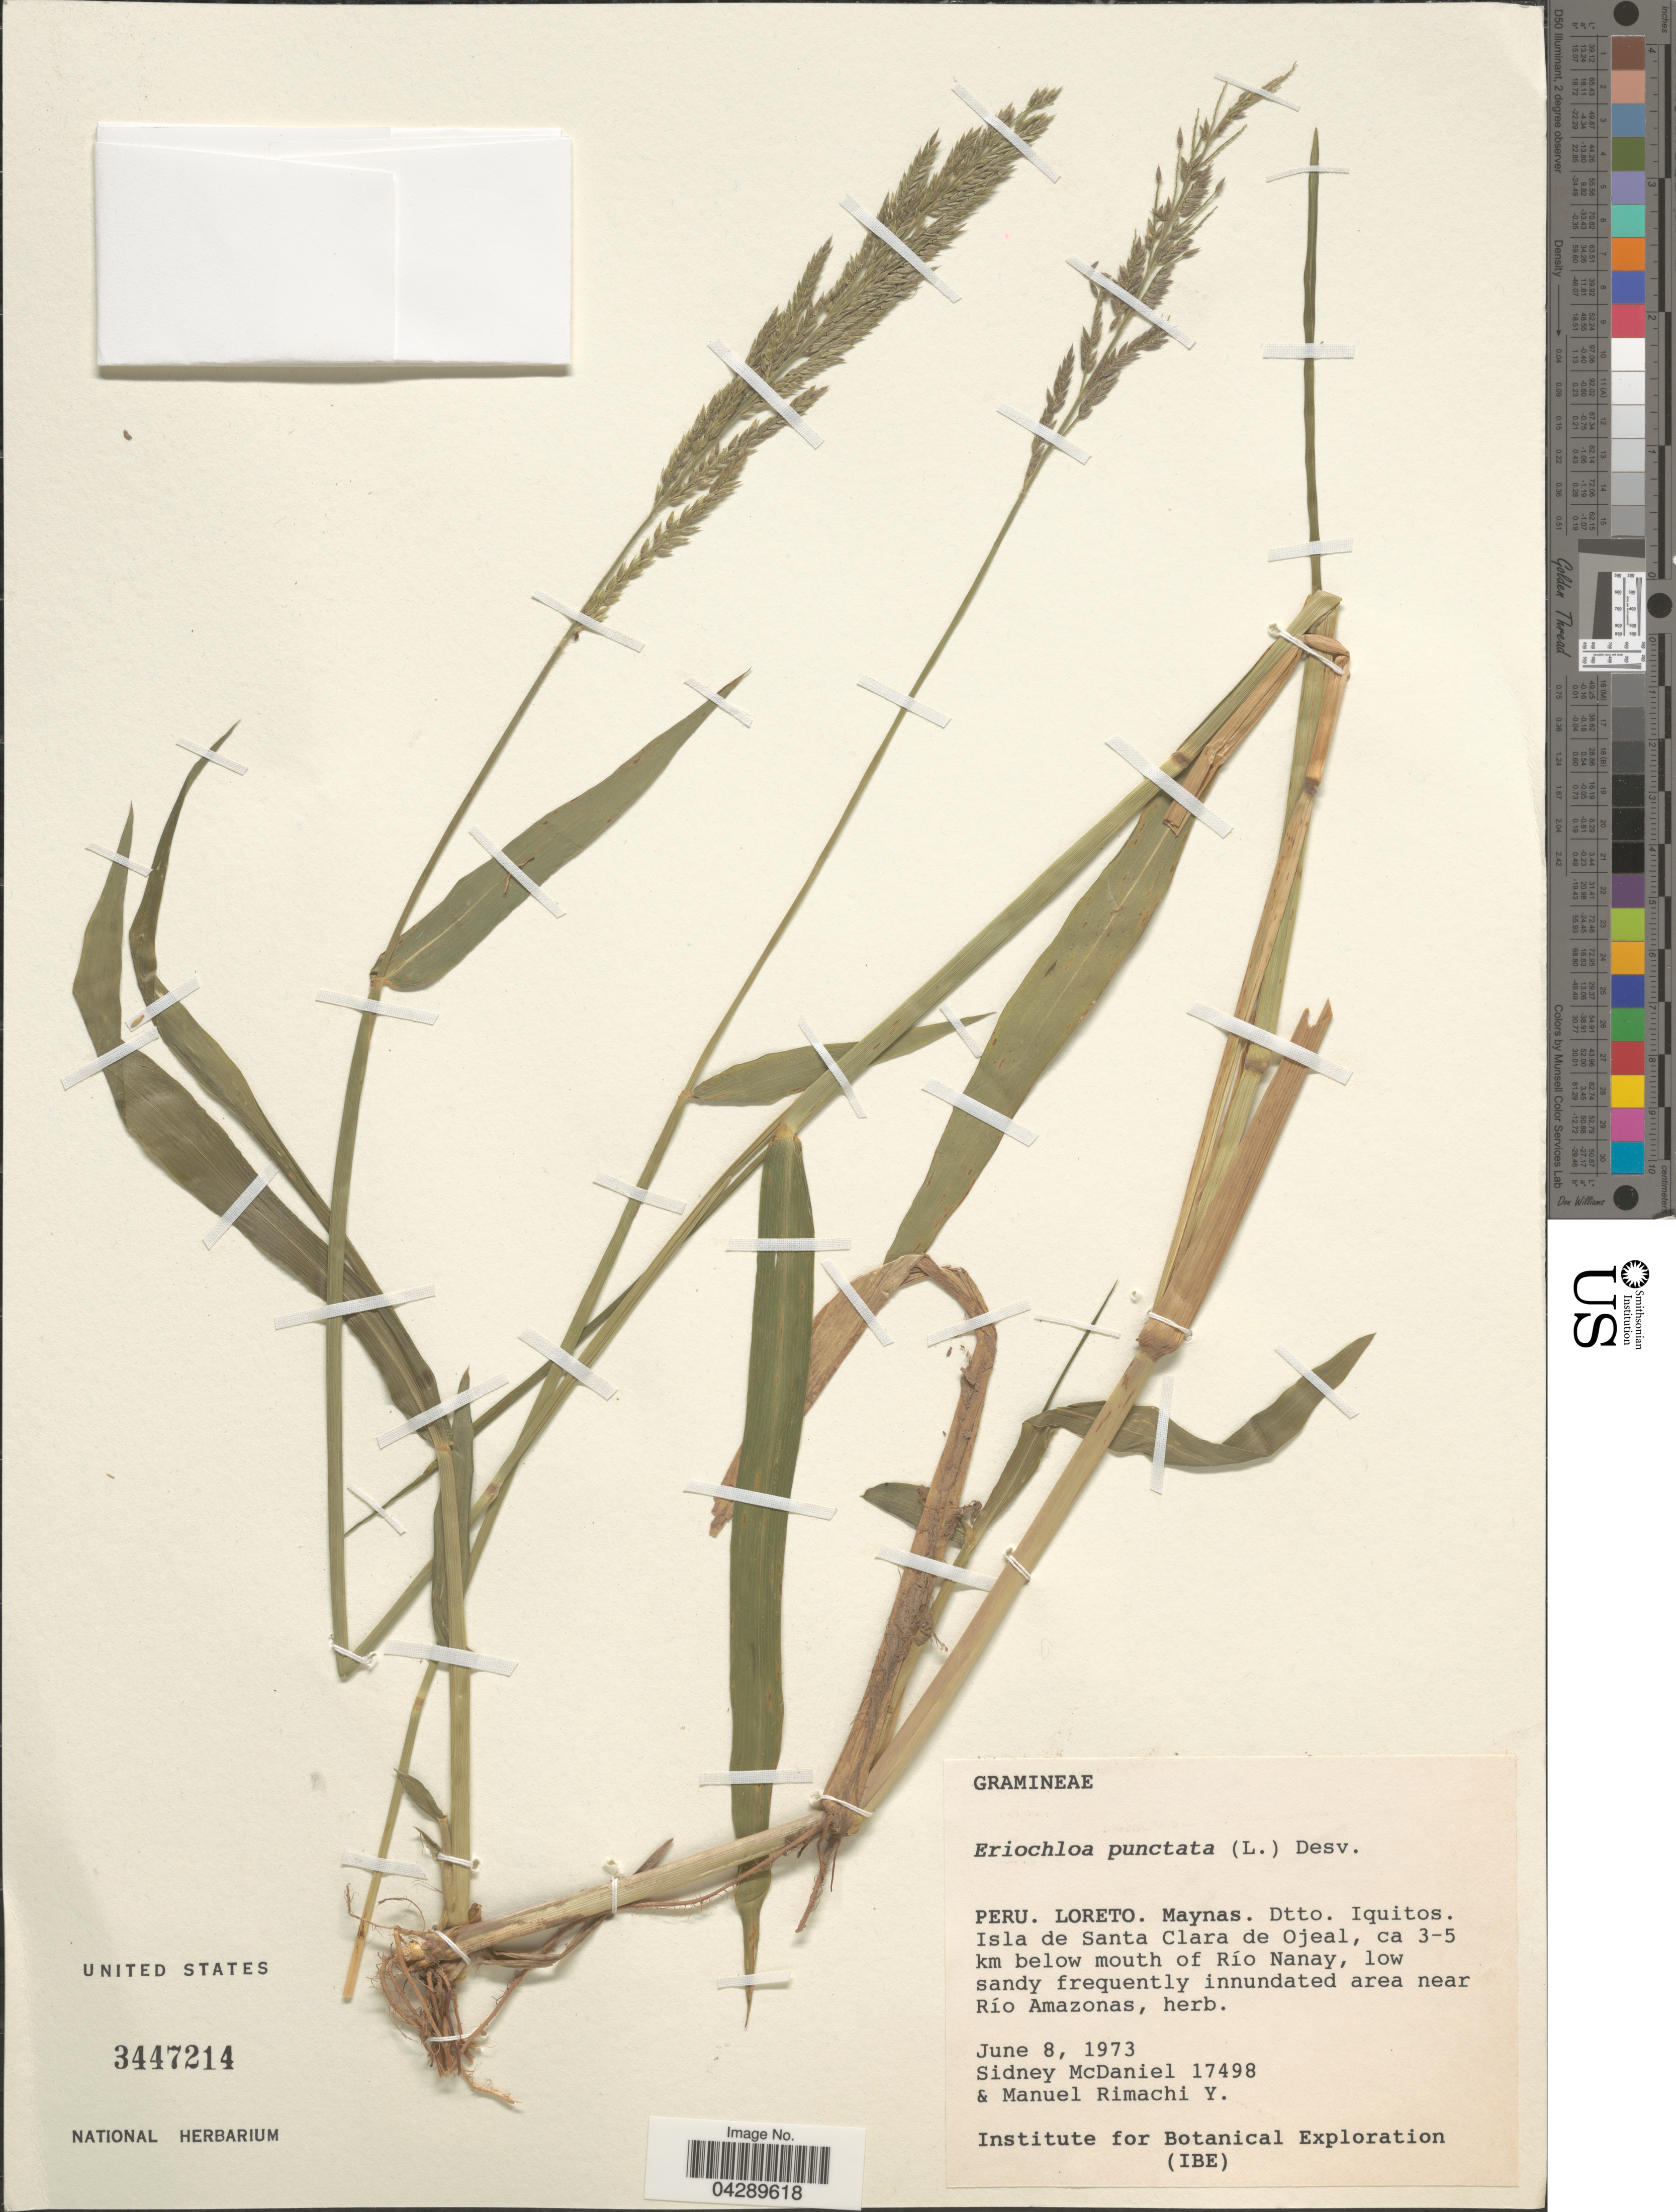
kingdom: Plantae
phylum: Tracheophyta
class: Liliopsida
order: Poales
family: Poaceae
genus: Eriochloa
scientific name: Eriochloa punctata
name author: (L.) Desv. ex Ham.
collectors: S. McDaniel & M. Rimachi Y.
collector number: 17498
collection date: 1973-06-08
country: Peru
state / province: Loreto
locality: Maynas. Dtto. Iquitos. Isla de Santa Clara de Ojeal, ca 3-5 km below mouth of Río Nanay, low sandy frequently innundated area near Río Amazonas. Institute for Botanical Exploration (IBE).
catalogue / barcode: US 3447214